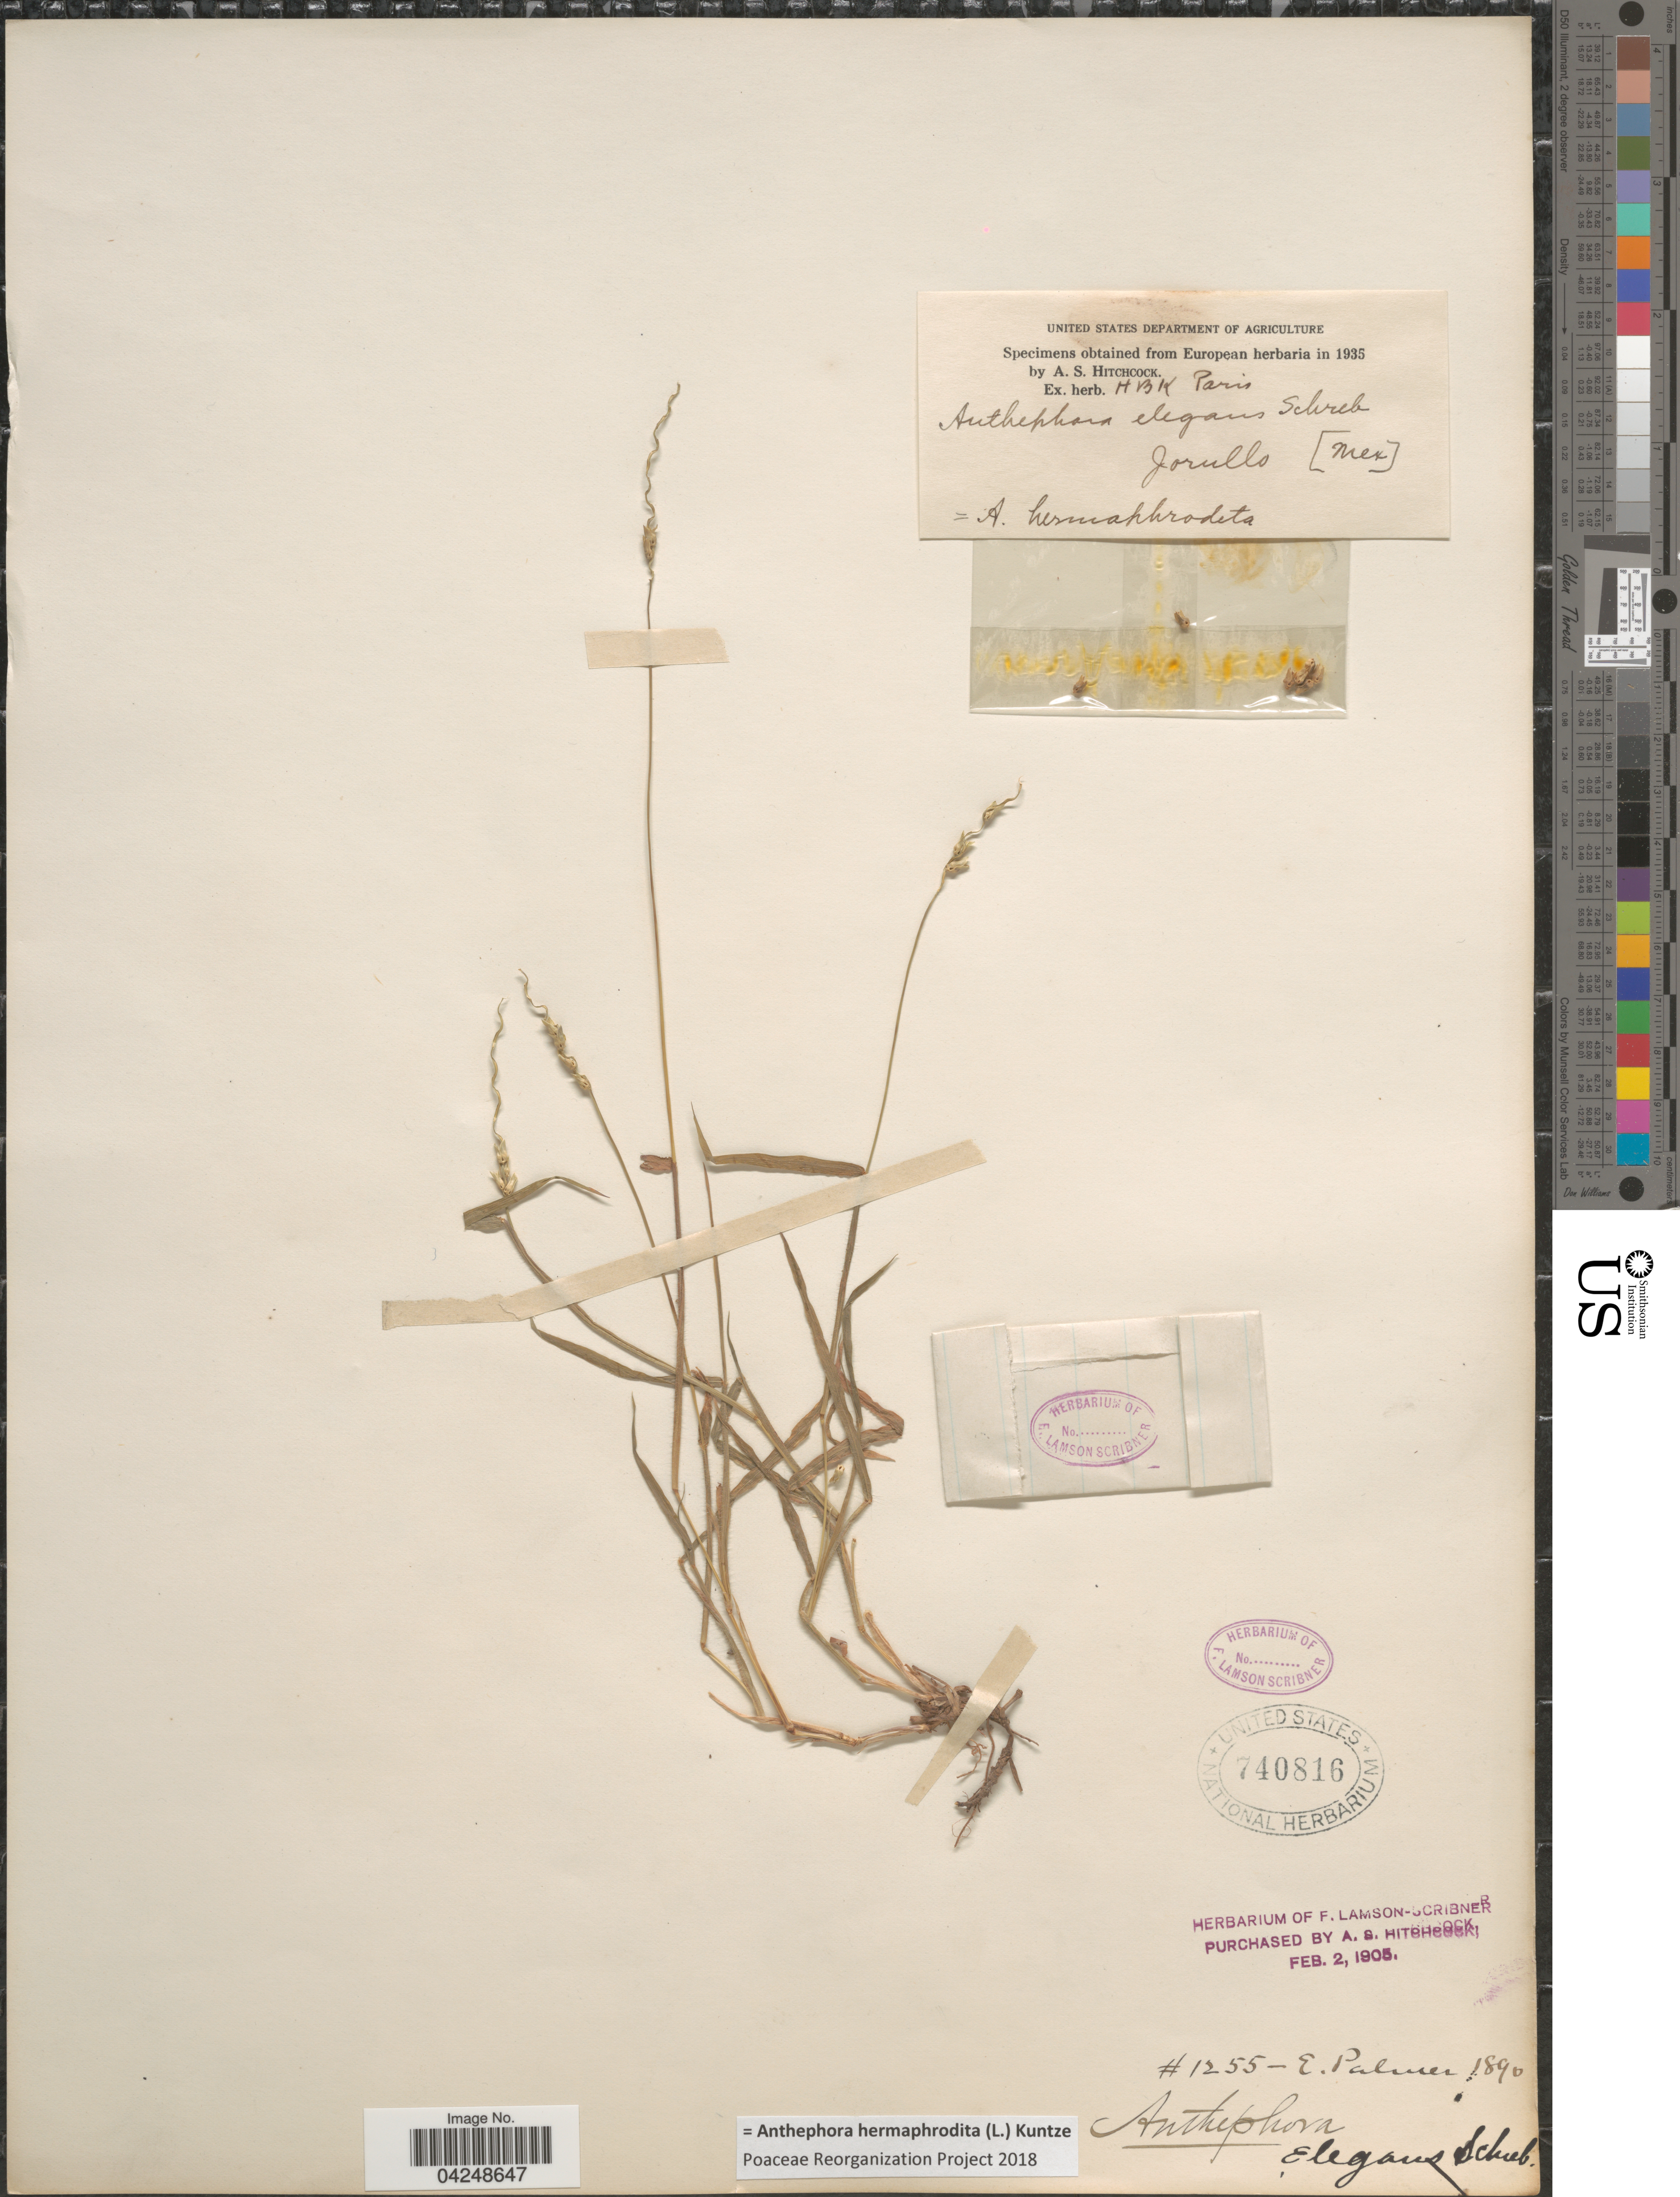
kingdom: Plantae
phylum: Tracheophyta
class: Liliopsida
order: Poales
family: Poaceae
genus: Anthephora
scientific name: Anthephora hermaphrodita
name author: (L.) Kuntze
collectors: E. Palmer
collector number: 1255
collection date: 1890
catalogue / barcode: US 740816-2